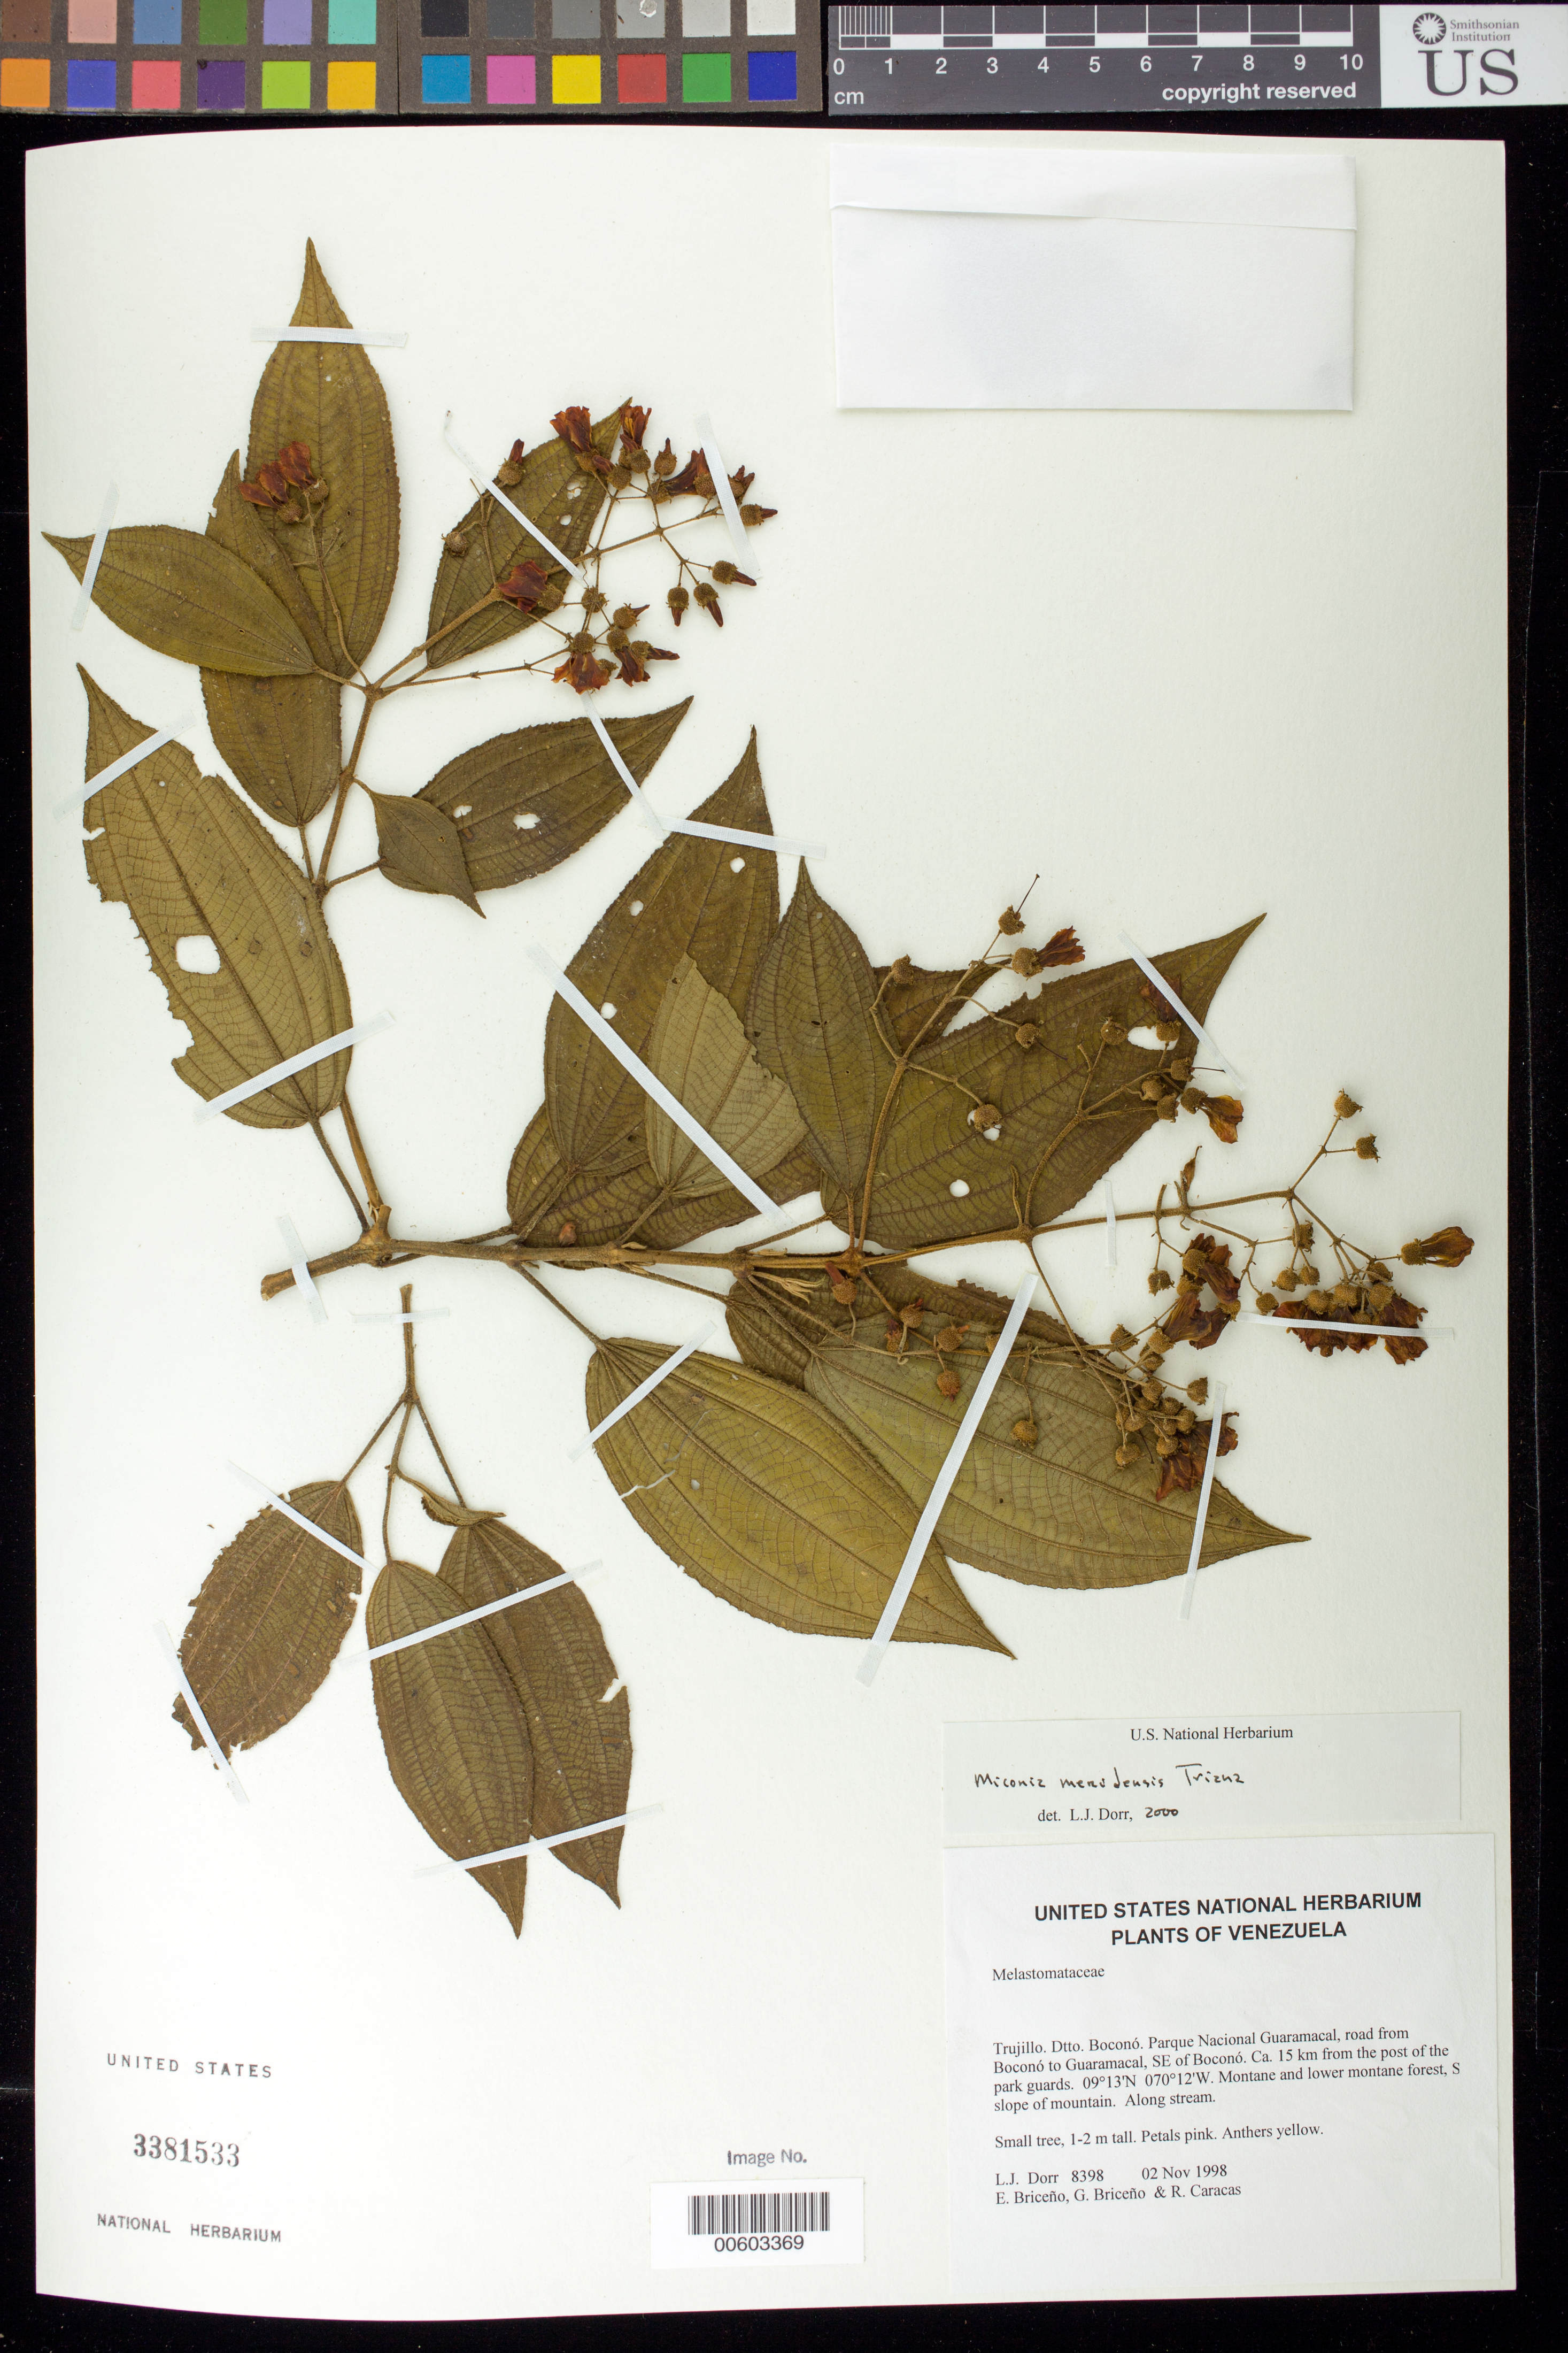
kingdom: Plantae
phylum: Tracheophyta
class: Magnoliopsida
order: Myrtales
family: Melastomataceae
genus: Miconia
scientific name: Miconia meridensis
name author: Triana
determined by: Dorr, L. J., (BOT), Smithsonian Institution - National Museum of Natural History (UNITED STATES)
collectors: L. J. Dorr, E. Briceño, G. Briceño & R. Caracas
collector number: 8398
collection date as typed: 02 Nov 1998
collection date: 1998-11-02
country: Venezuela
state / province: Trujillo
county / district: Boconó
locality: Parque Nacional Guaramacal, road from Boconó to Guaramacal, SE of Boconó, ca. 15 km from the post of the park guards.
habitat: Montane and lower montane forest, S slope of mountain. Along stream.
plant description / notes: CAS, CTES, F, PORT, US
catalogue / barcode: US 3381533